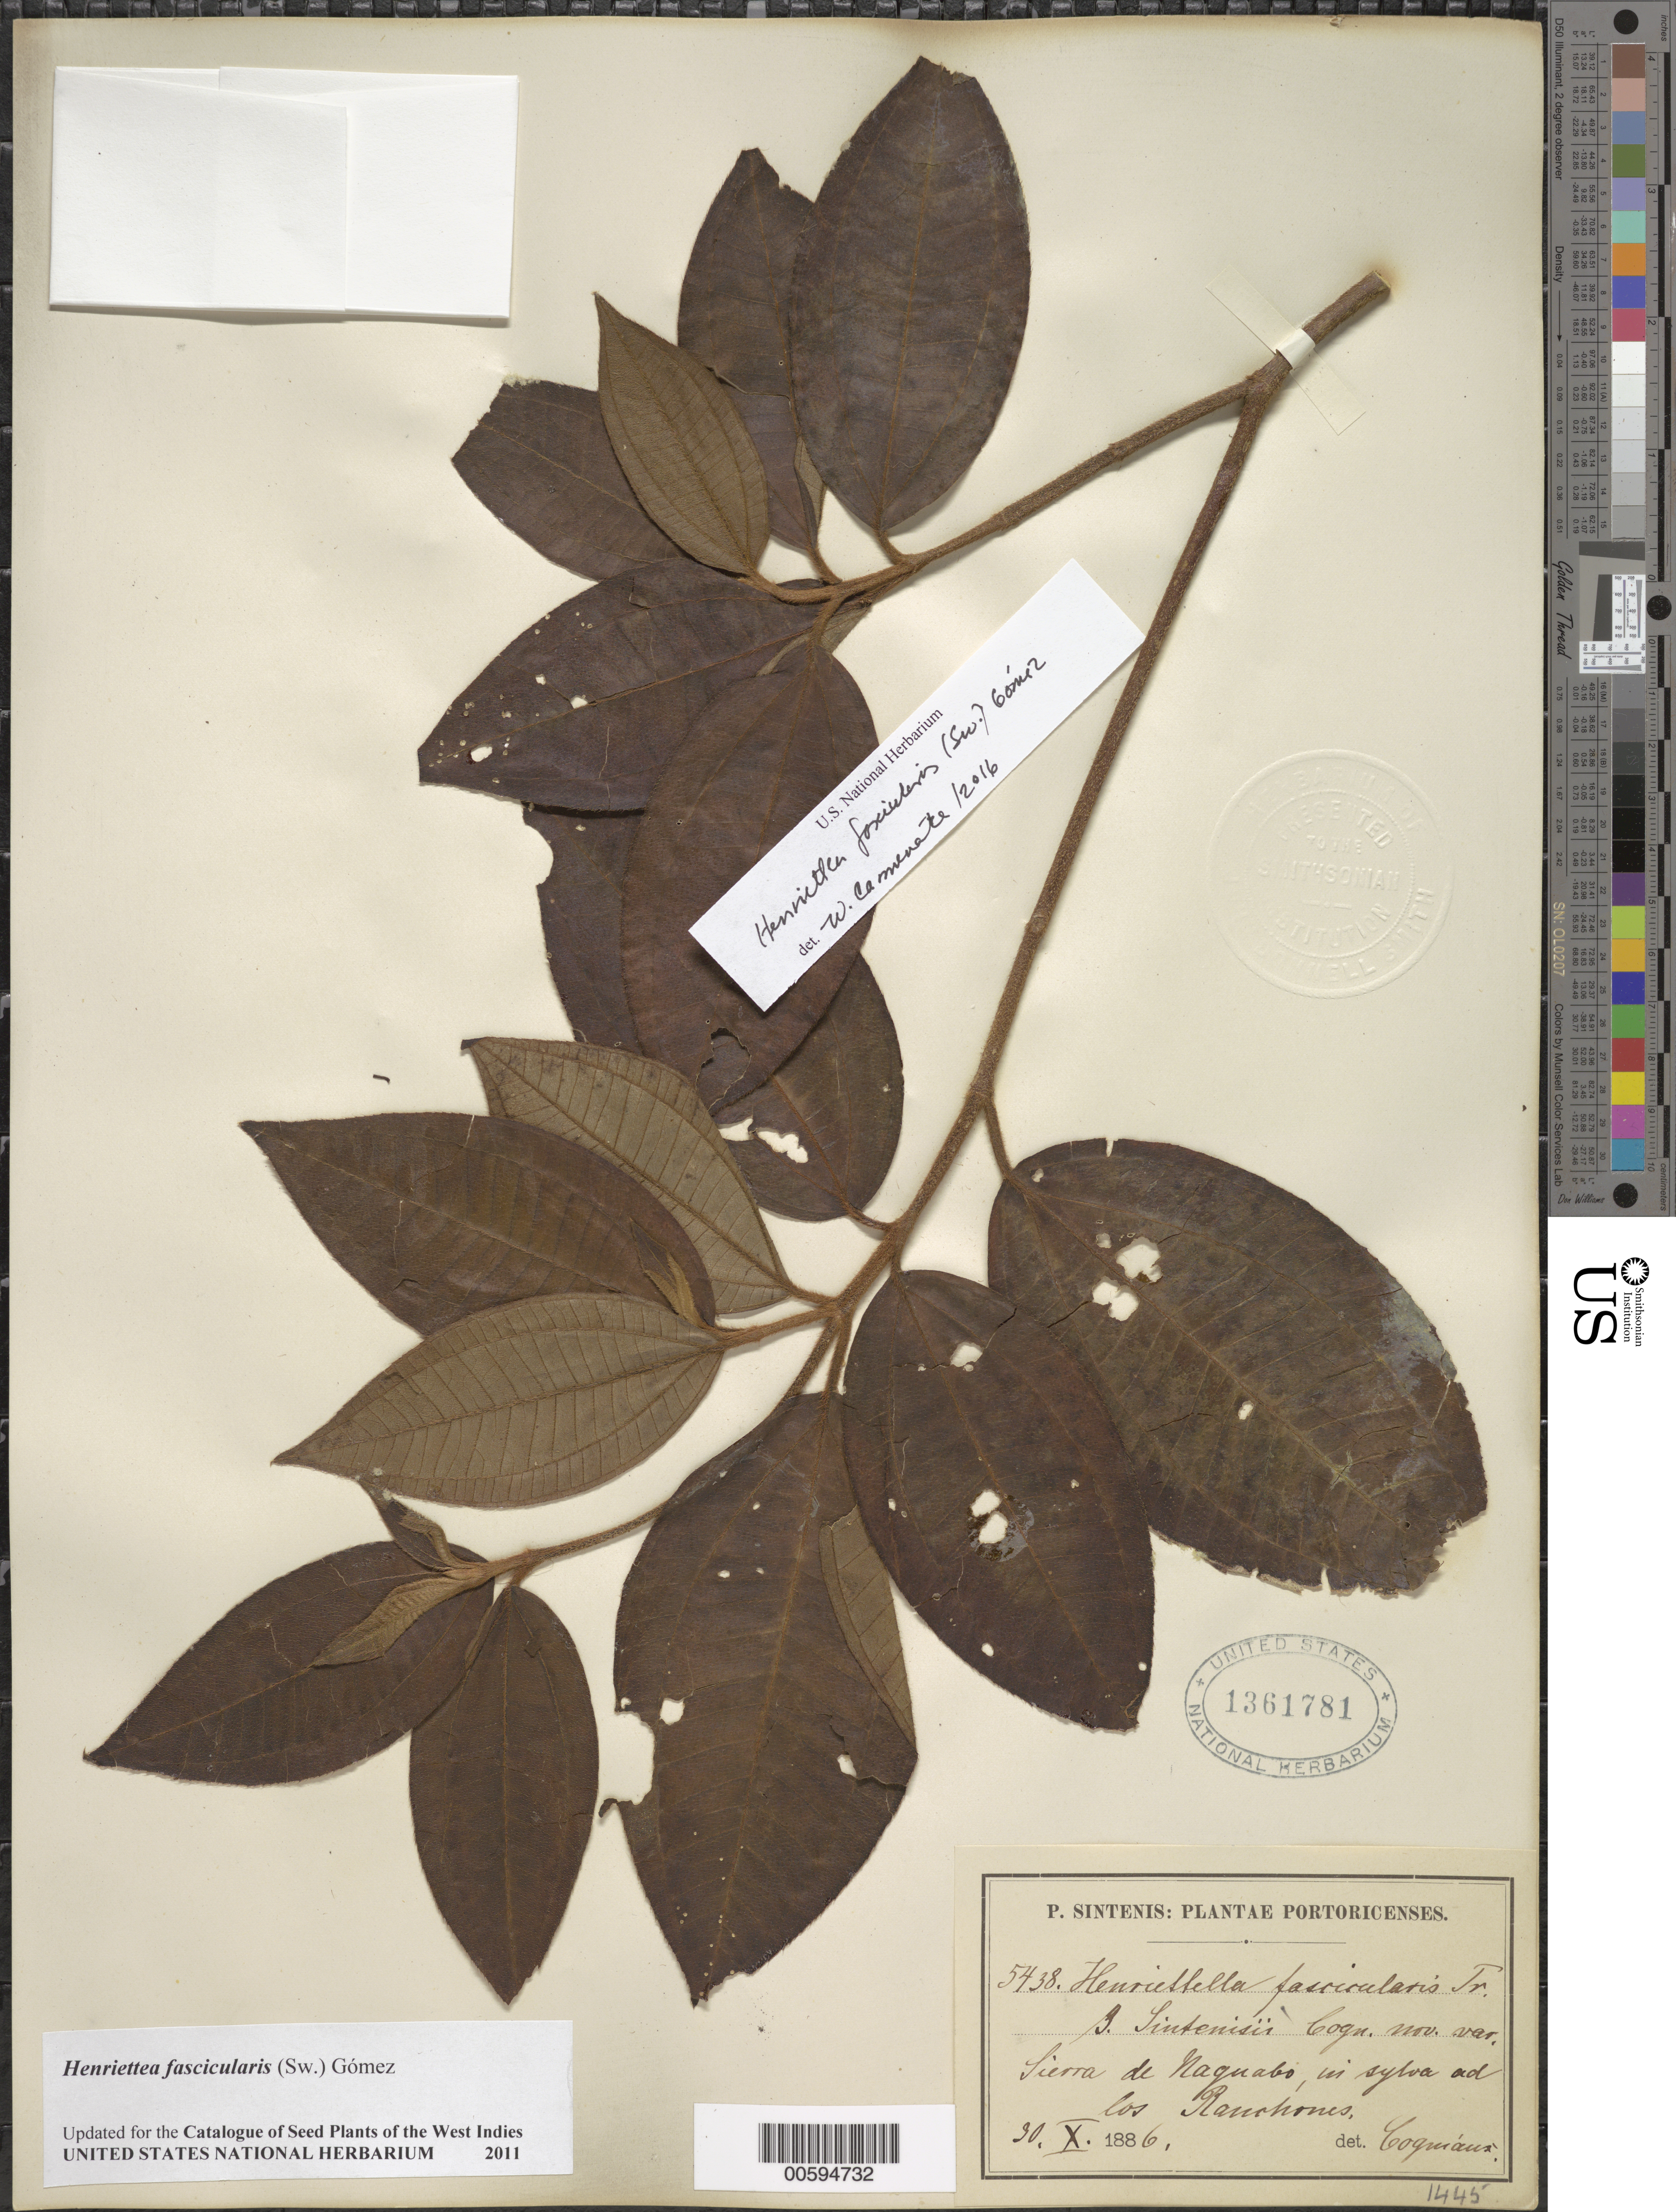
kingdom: Plantae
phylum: Tracheophyta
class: Magnoliopsida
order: Myrtales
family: Melastomataceae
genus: Henriettella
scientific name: Henriettella fascicularis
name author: (Sw.) C. Wright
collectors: P. Sintenis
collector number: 5438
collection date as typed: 30 Oct 1886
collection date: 1886-10-30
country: Puerto Rico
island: Greater Antilles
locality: Sierra de Naguabo, in sylva ad los Ranchones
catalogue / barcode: US 1361781